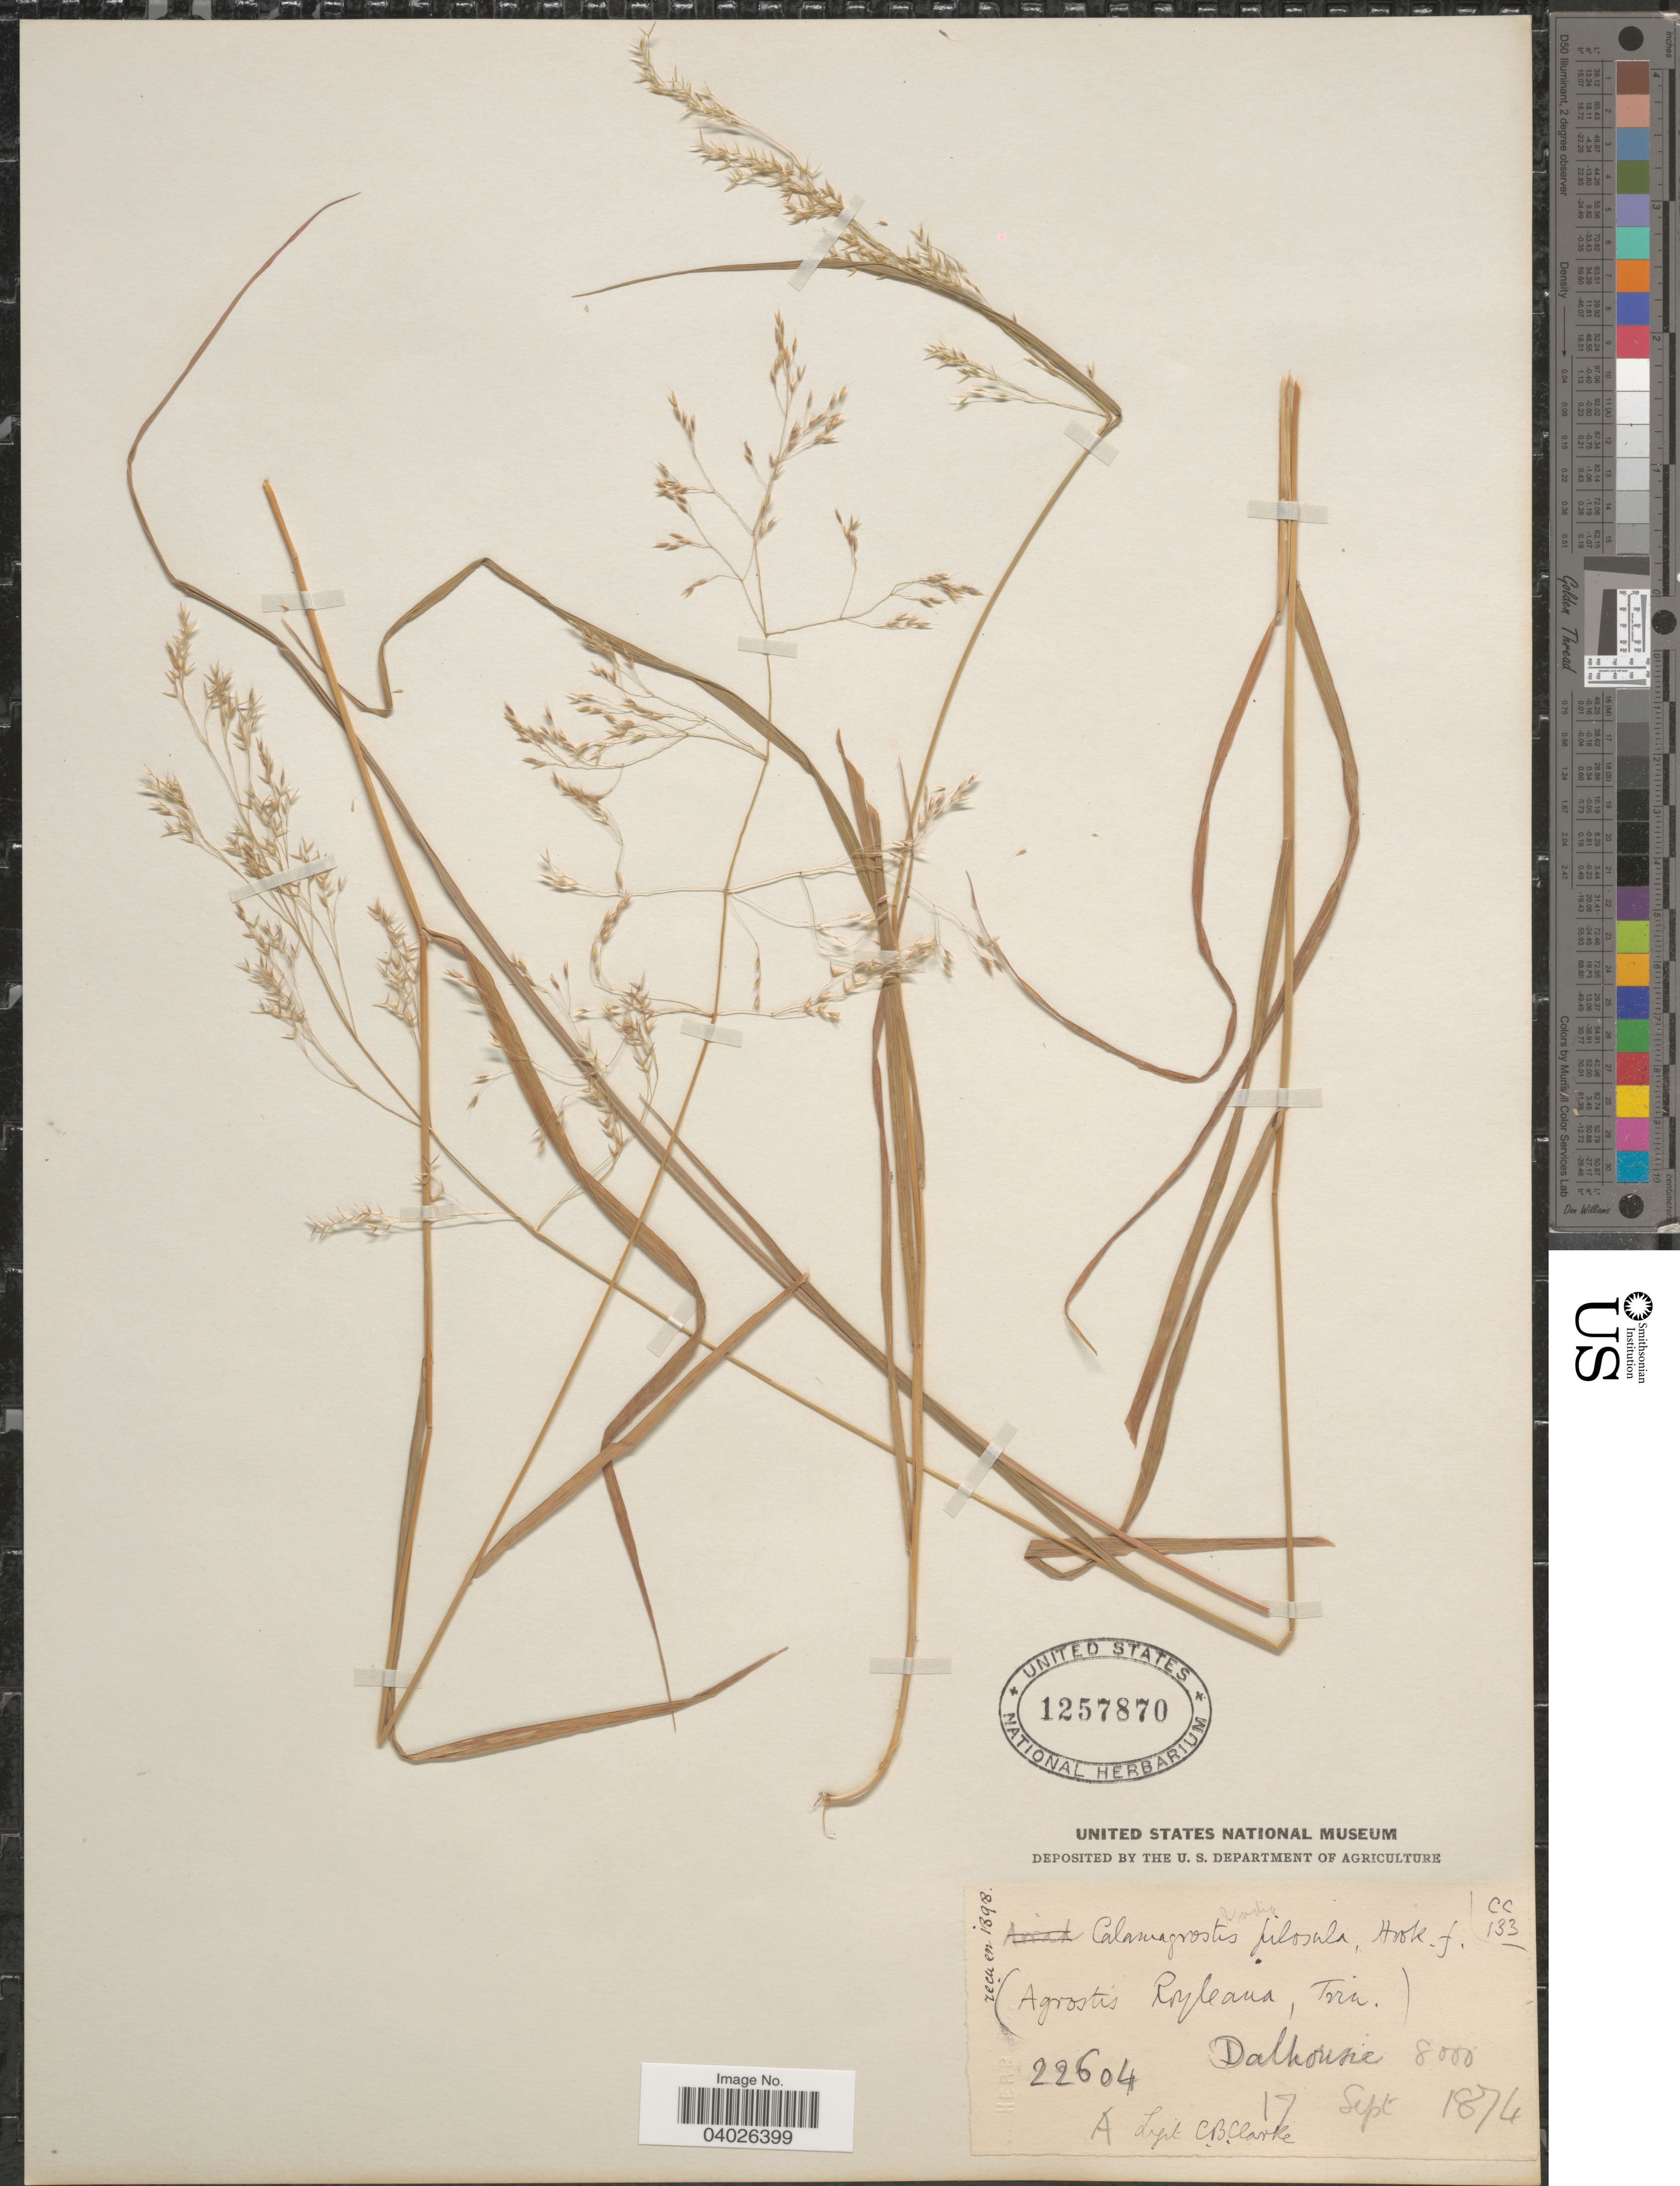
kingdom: Plantae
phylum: Tracheophyta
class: Liliopsida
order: Poales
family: Poaceae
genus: Agrostis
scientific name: Agrostis pilosula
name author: Trin.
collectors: C. B. Clarke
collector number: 22604 A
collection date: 1874-09-17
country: India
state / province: Himachal Pradesh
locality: Dalhousie.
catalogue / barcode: US 1257870